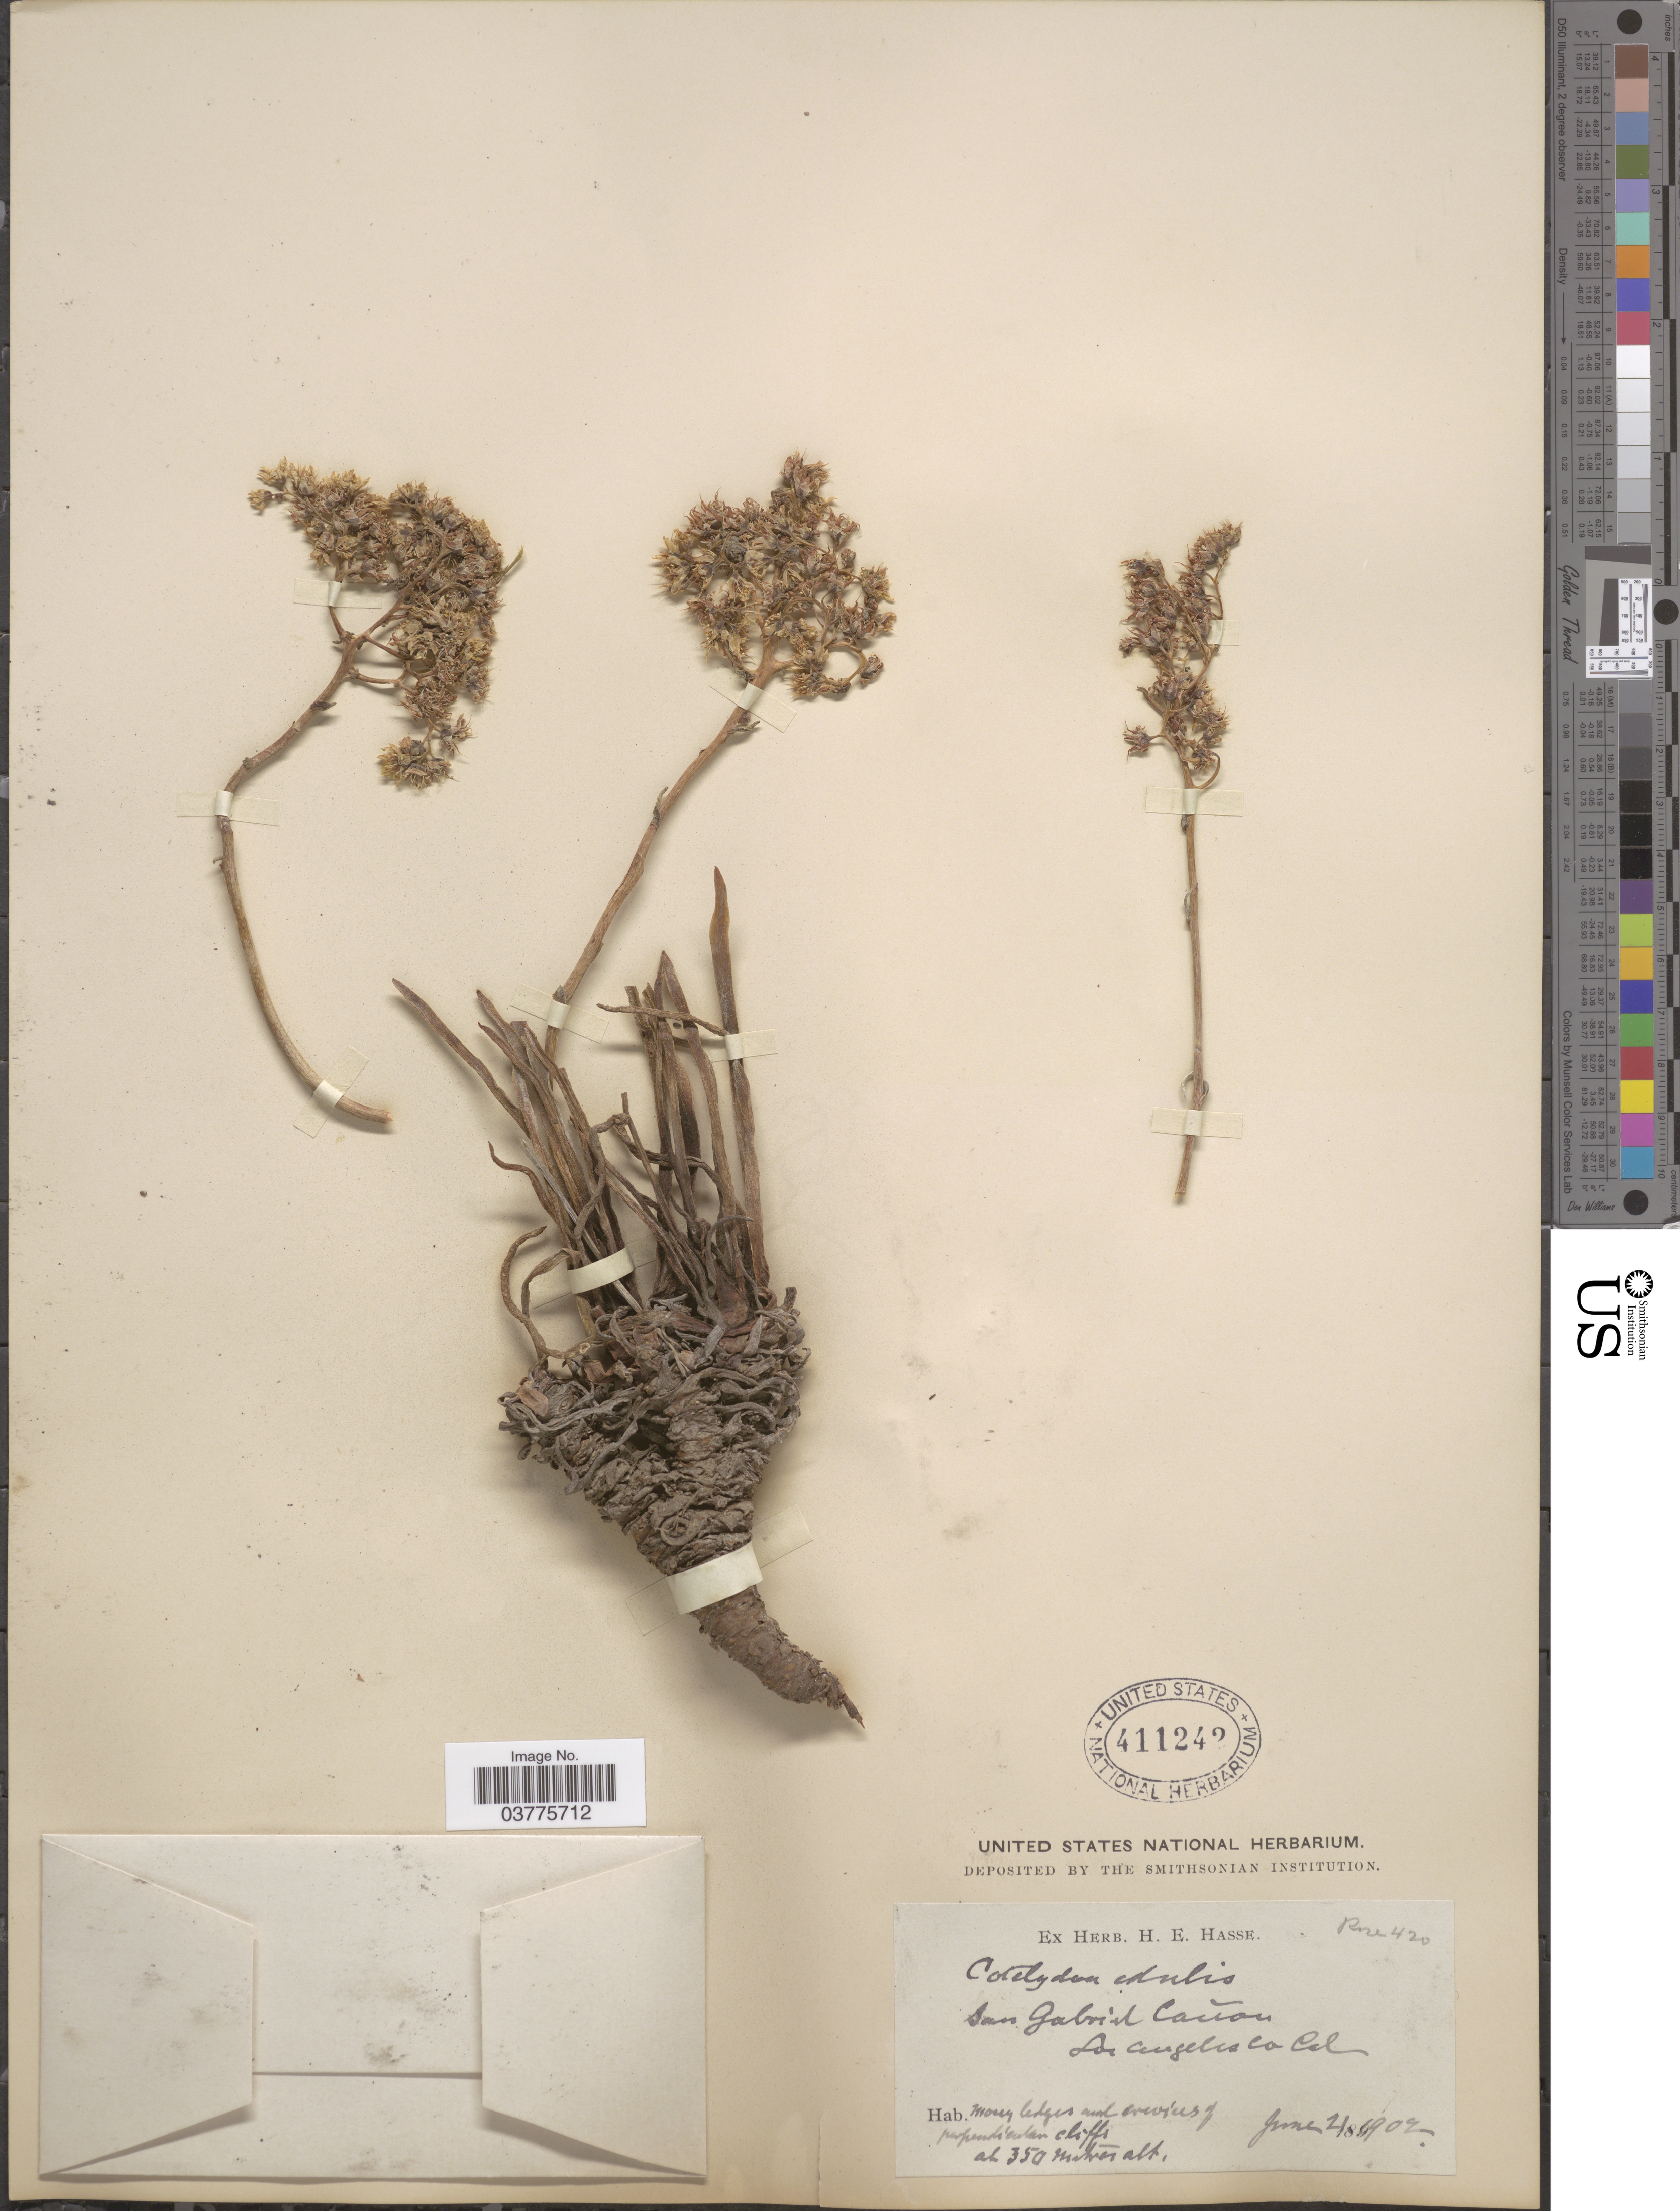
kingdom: Plantae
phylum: Tracheophyta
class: Magnoliopsida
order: Saxifragales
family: Crassulaceae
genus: Dudleya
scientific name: Dudleya densiflora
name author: (Rose) Moran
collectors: ex herb. H.E. Hasse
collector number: Rose420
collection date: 1902-06-21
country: United States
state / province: California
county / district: Los Angeles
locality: San Gabriel Cañon. Los Angeles Co.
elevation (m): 350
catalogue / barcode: US 411242